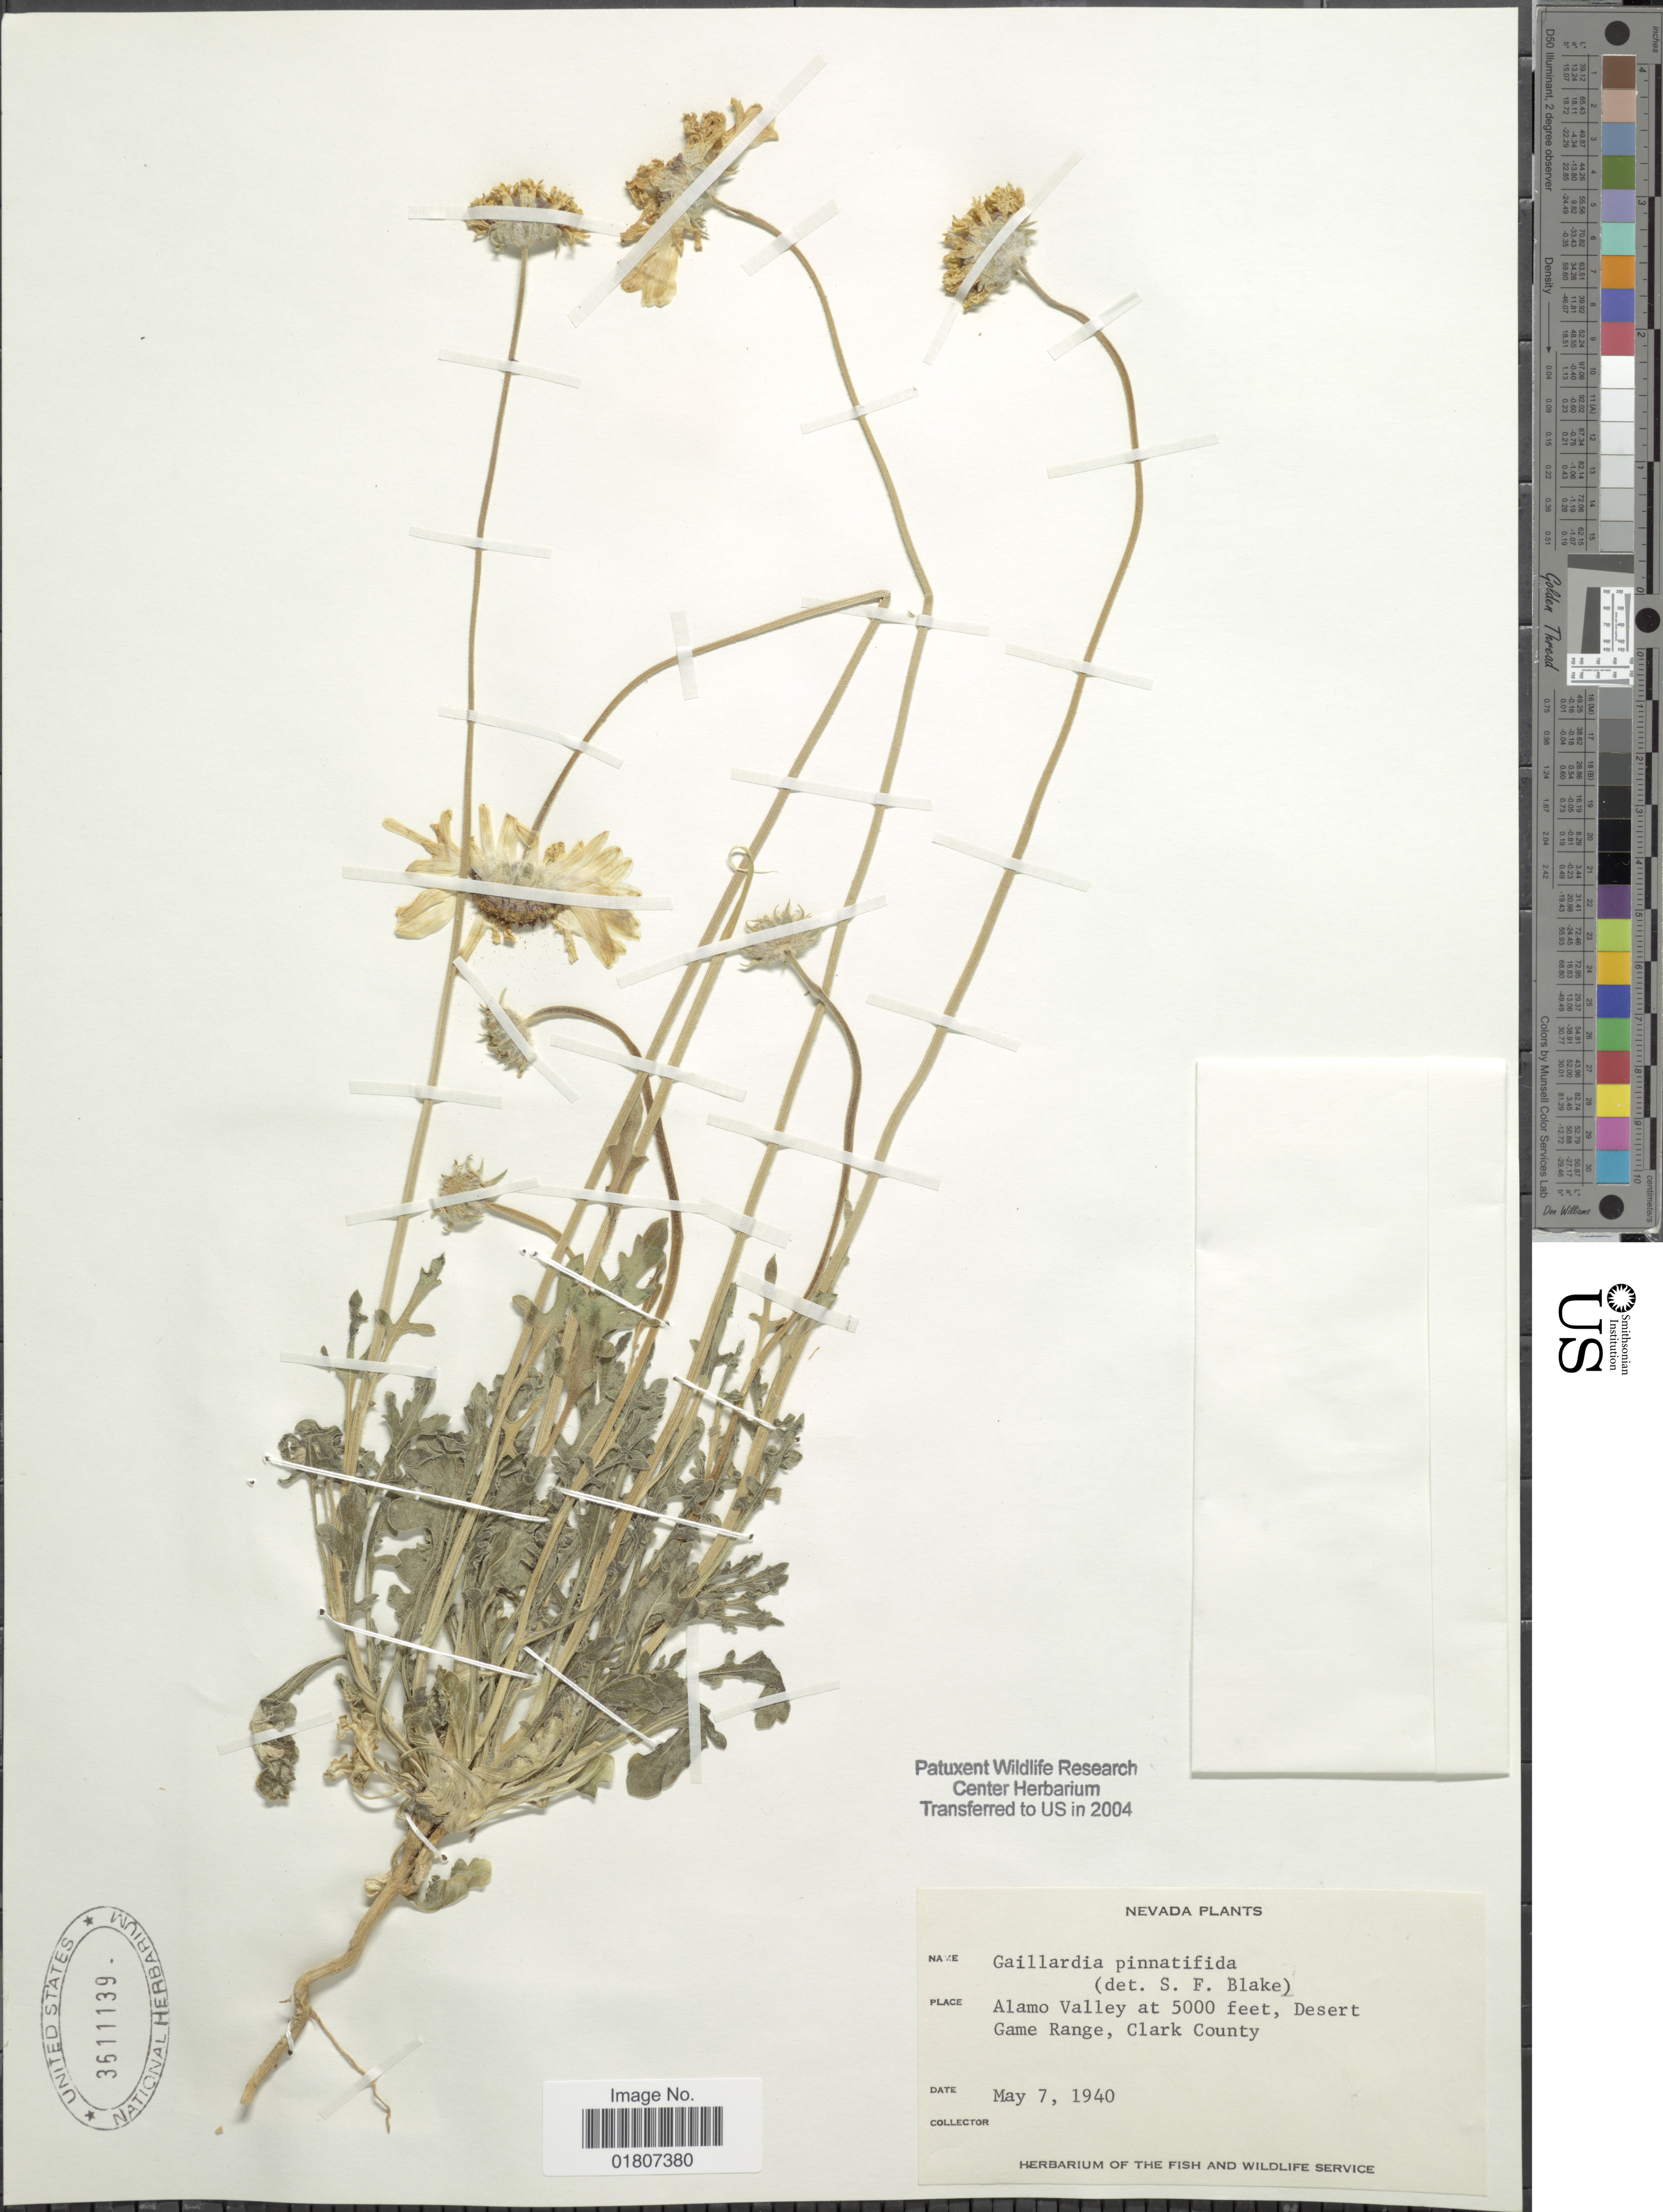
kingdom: Plantae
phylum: Tracheophyta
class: Magnoliopsida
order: Asterales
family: Asteraceae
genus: Gaillardia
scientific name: Gaillardia pinnatifida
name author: Torr.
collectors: U.S. Fish and Wildlife Service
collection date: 1940-05-07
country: United States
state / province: Nevada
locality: Alamo Valley, Desert Game Range, Clark County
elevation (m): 1524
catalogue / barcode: US 3611139